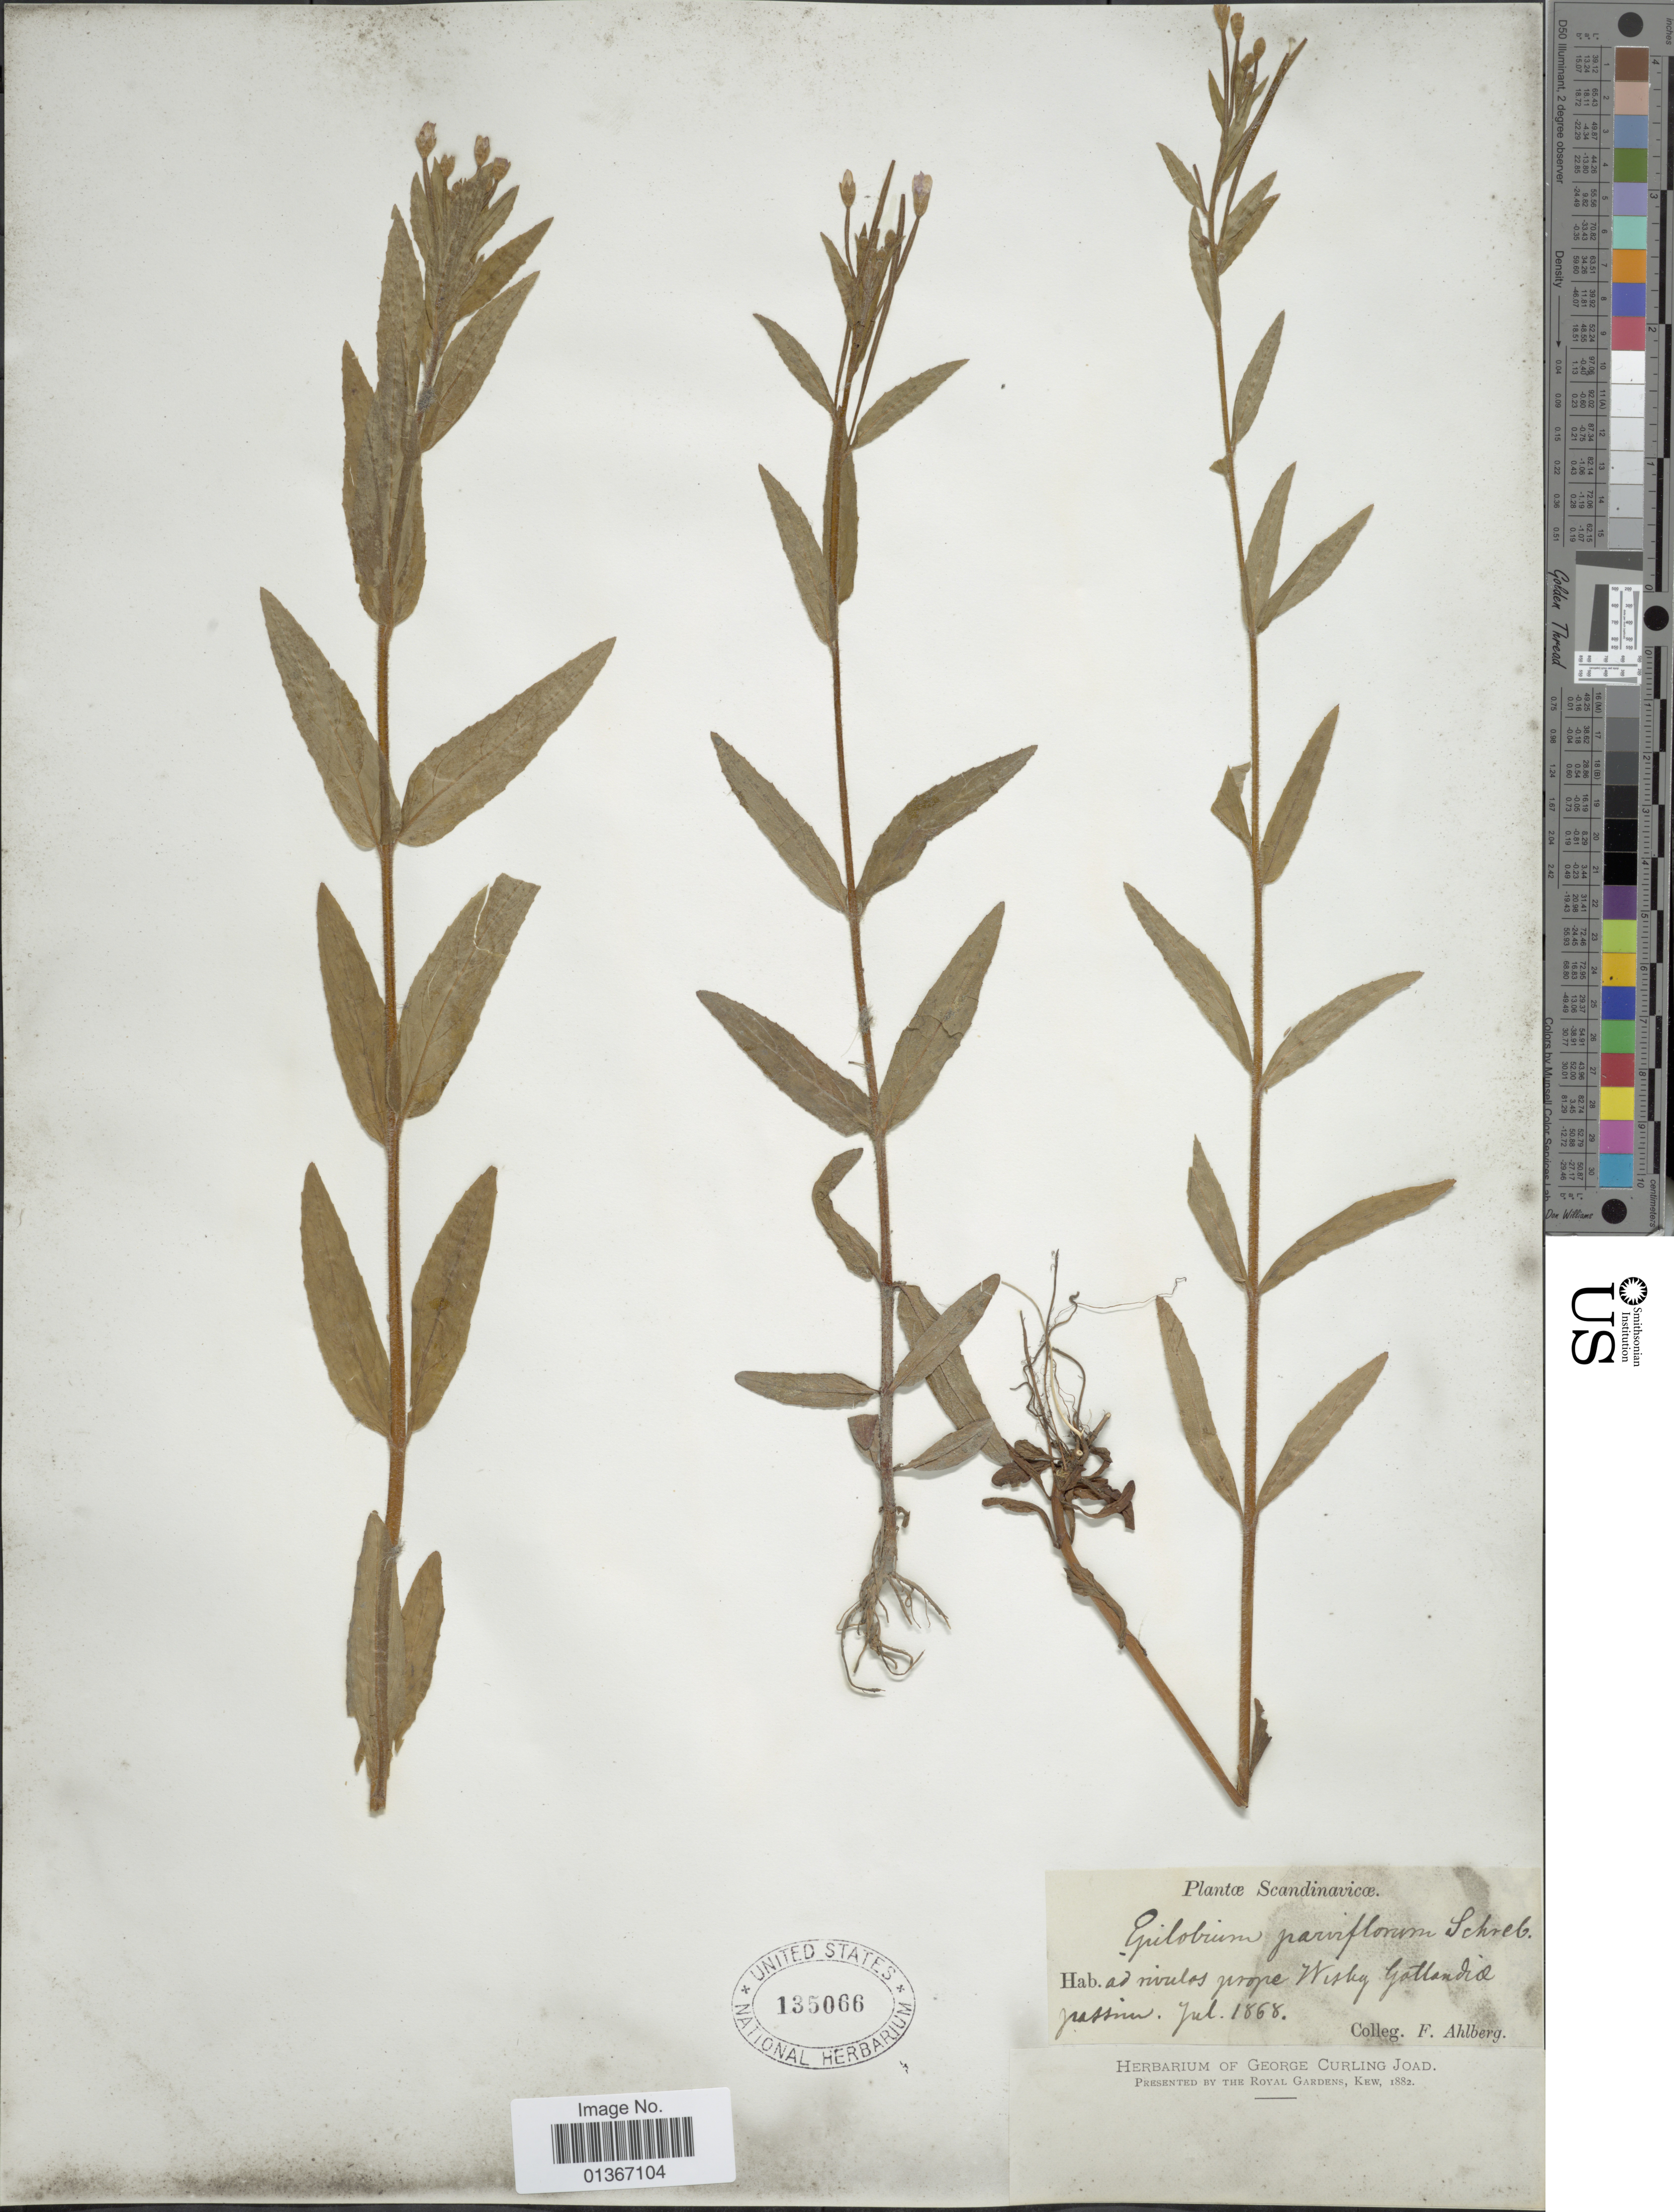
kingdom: Plantae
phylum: Tracheophyta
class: Magnoliopsida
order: Myrtales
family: Onagraceae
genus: Epilobium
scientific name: Epilobium parviflorum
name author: Schreb.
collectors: F. Ahlberg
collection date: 1868-07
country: Sweden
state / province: Gotland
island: Gotland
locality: ad rivules prope Wisby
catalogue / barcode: US 135066